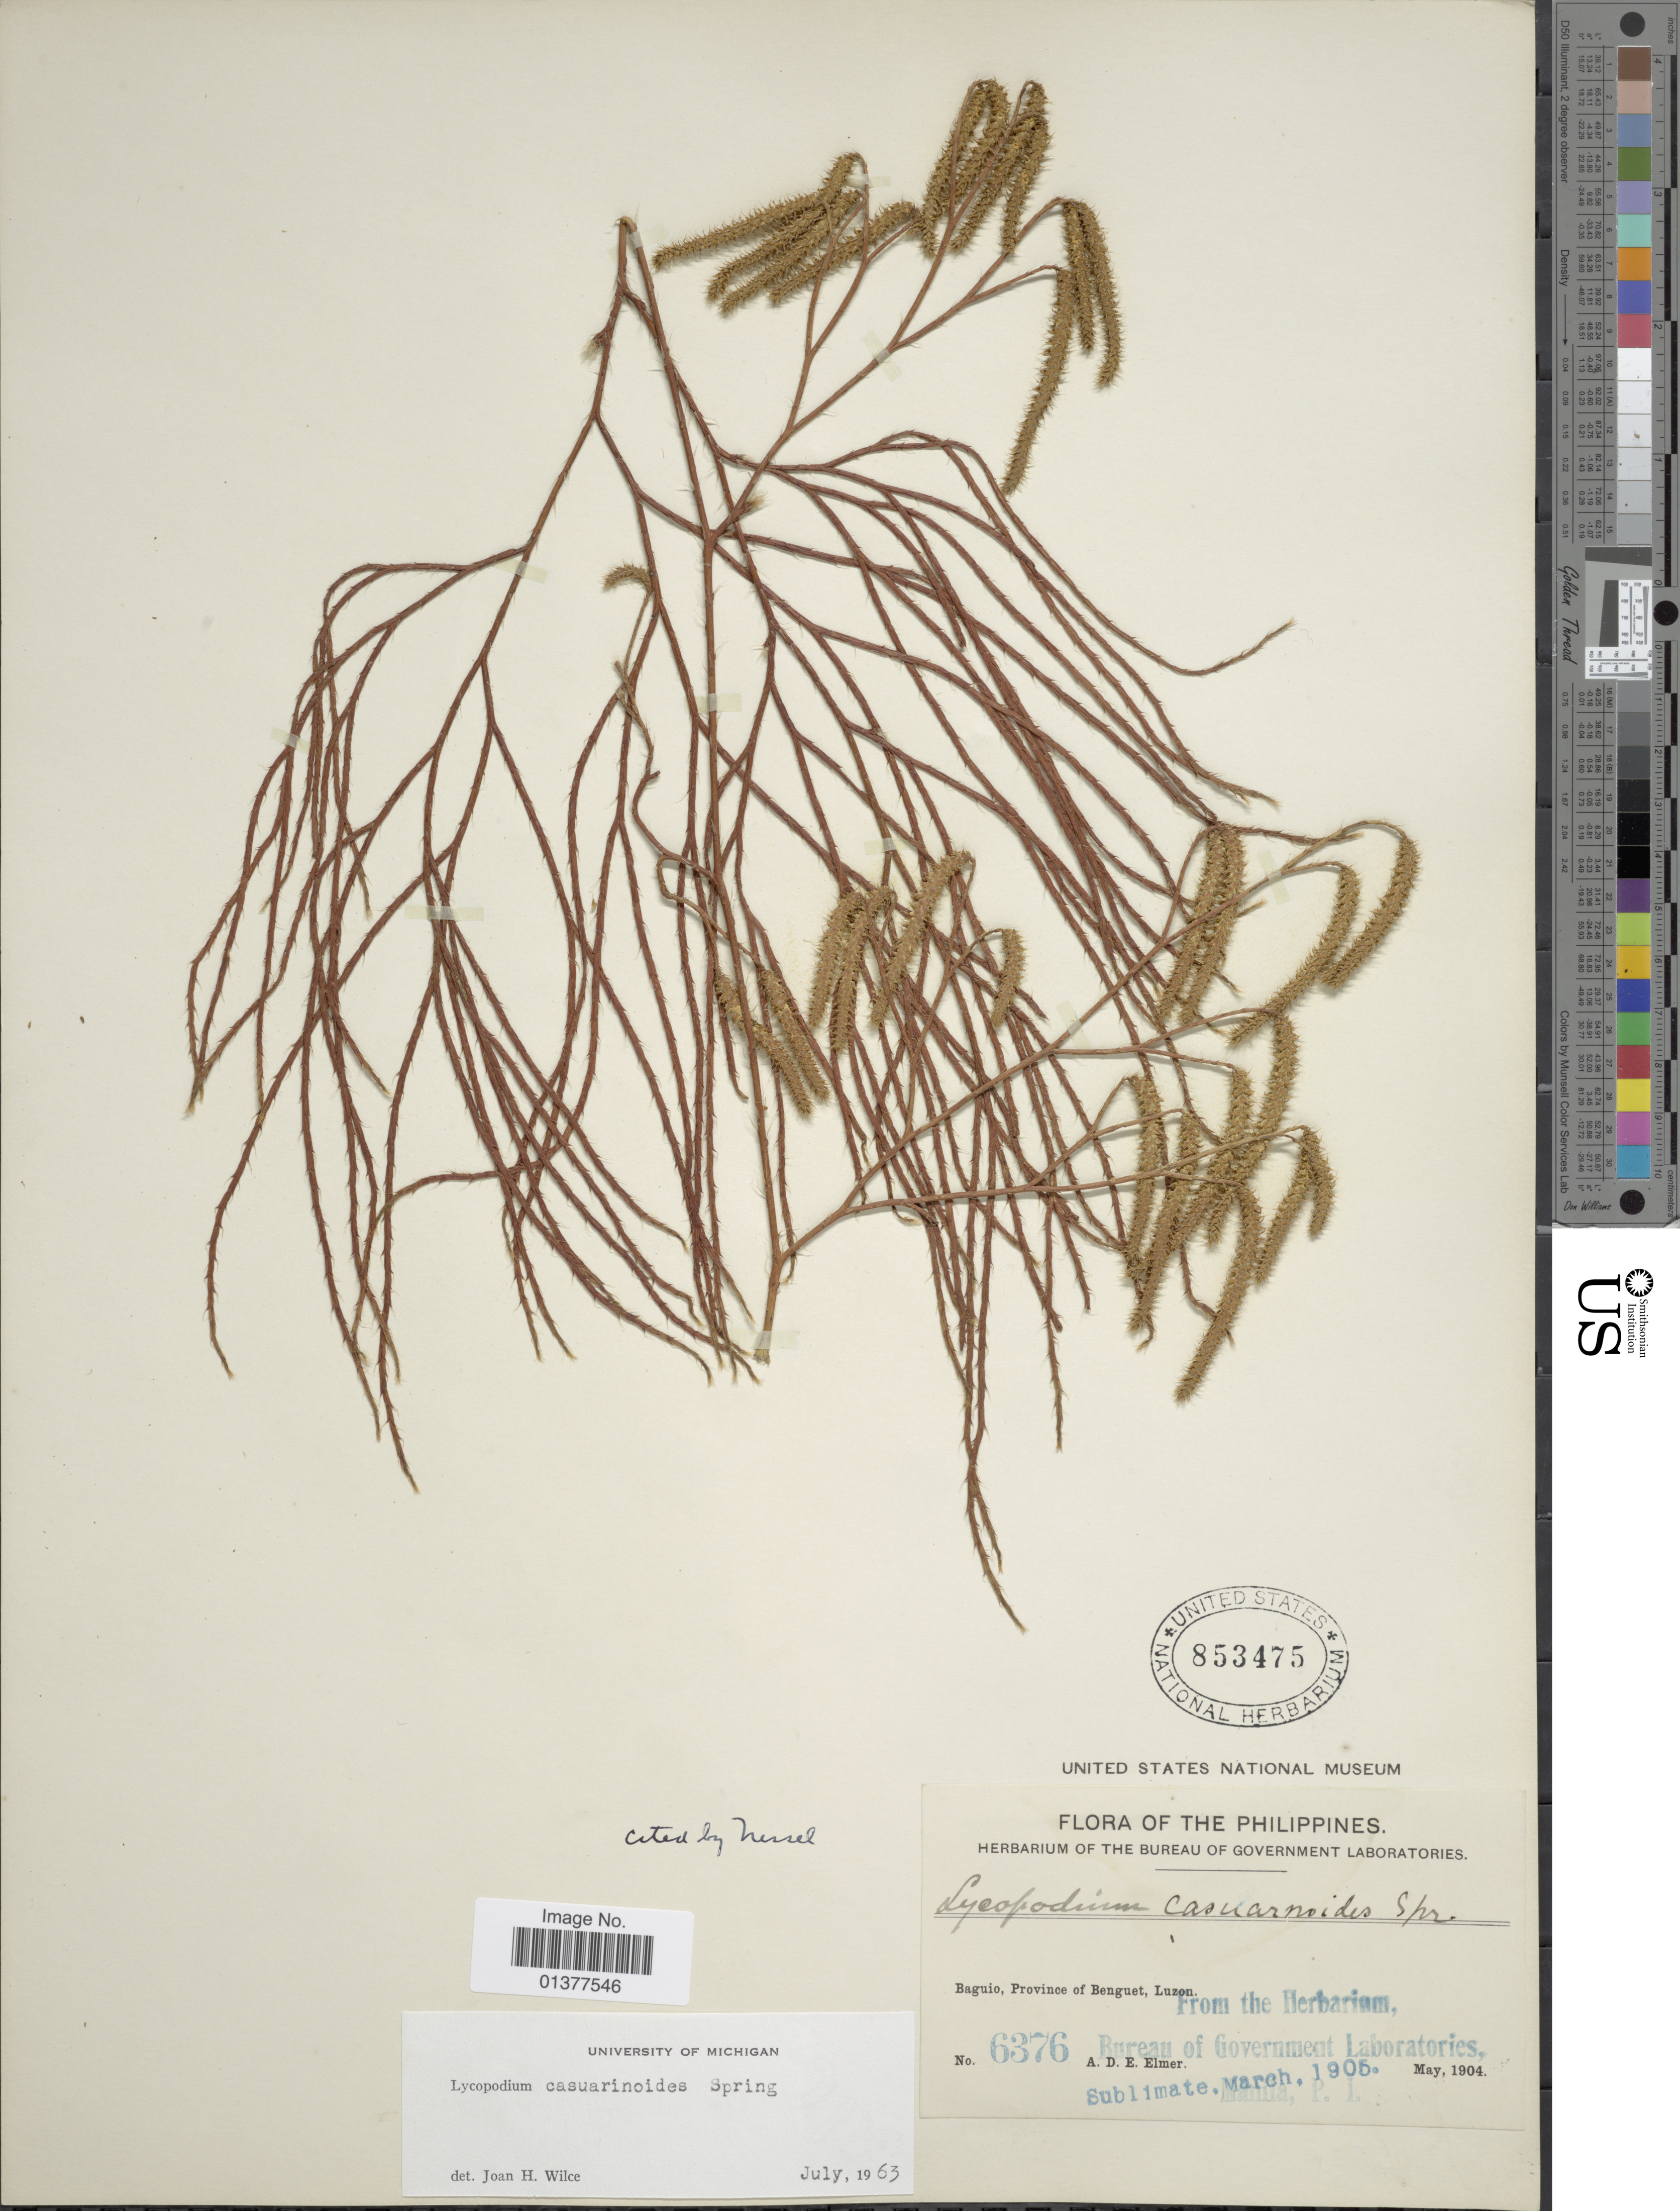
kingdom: Plantae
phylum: Tracheophyta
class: Lycopodiopsida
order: Lycopodiales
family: Lycopodiaceae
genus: Lycopodiastrum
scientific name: Lycopodiastrum casuarinoides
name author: (Spring) Holub ex R.D. Dixit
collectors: A. D. E. Elmer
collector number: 6376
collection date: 1904-05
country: Philippines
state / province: Central Luzon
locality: Baguio, province of Benguet, Luzon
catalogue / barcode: US 853475